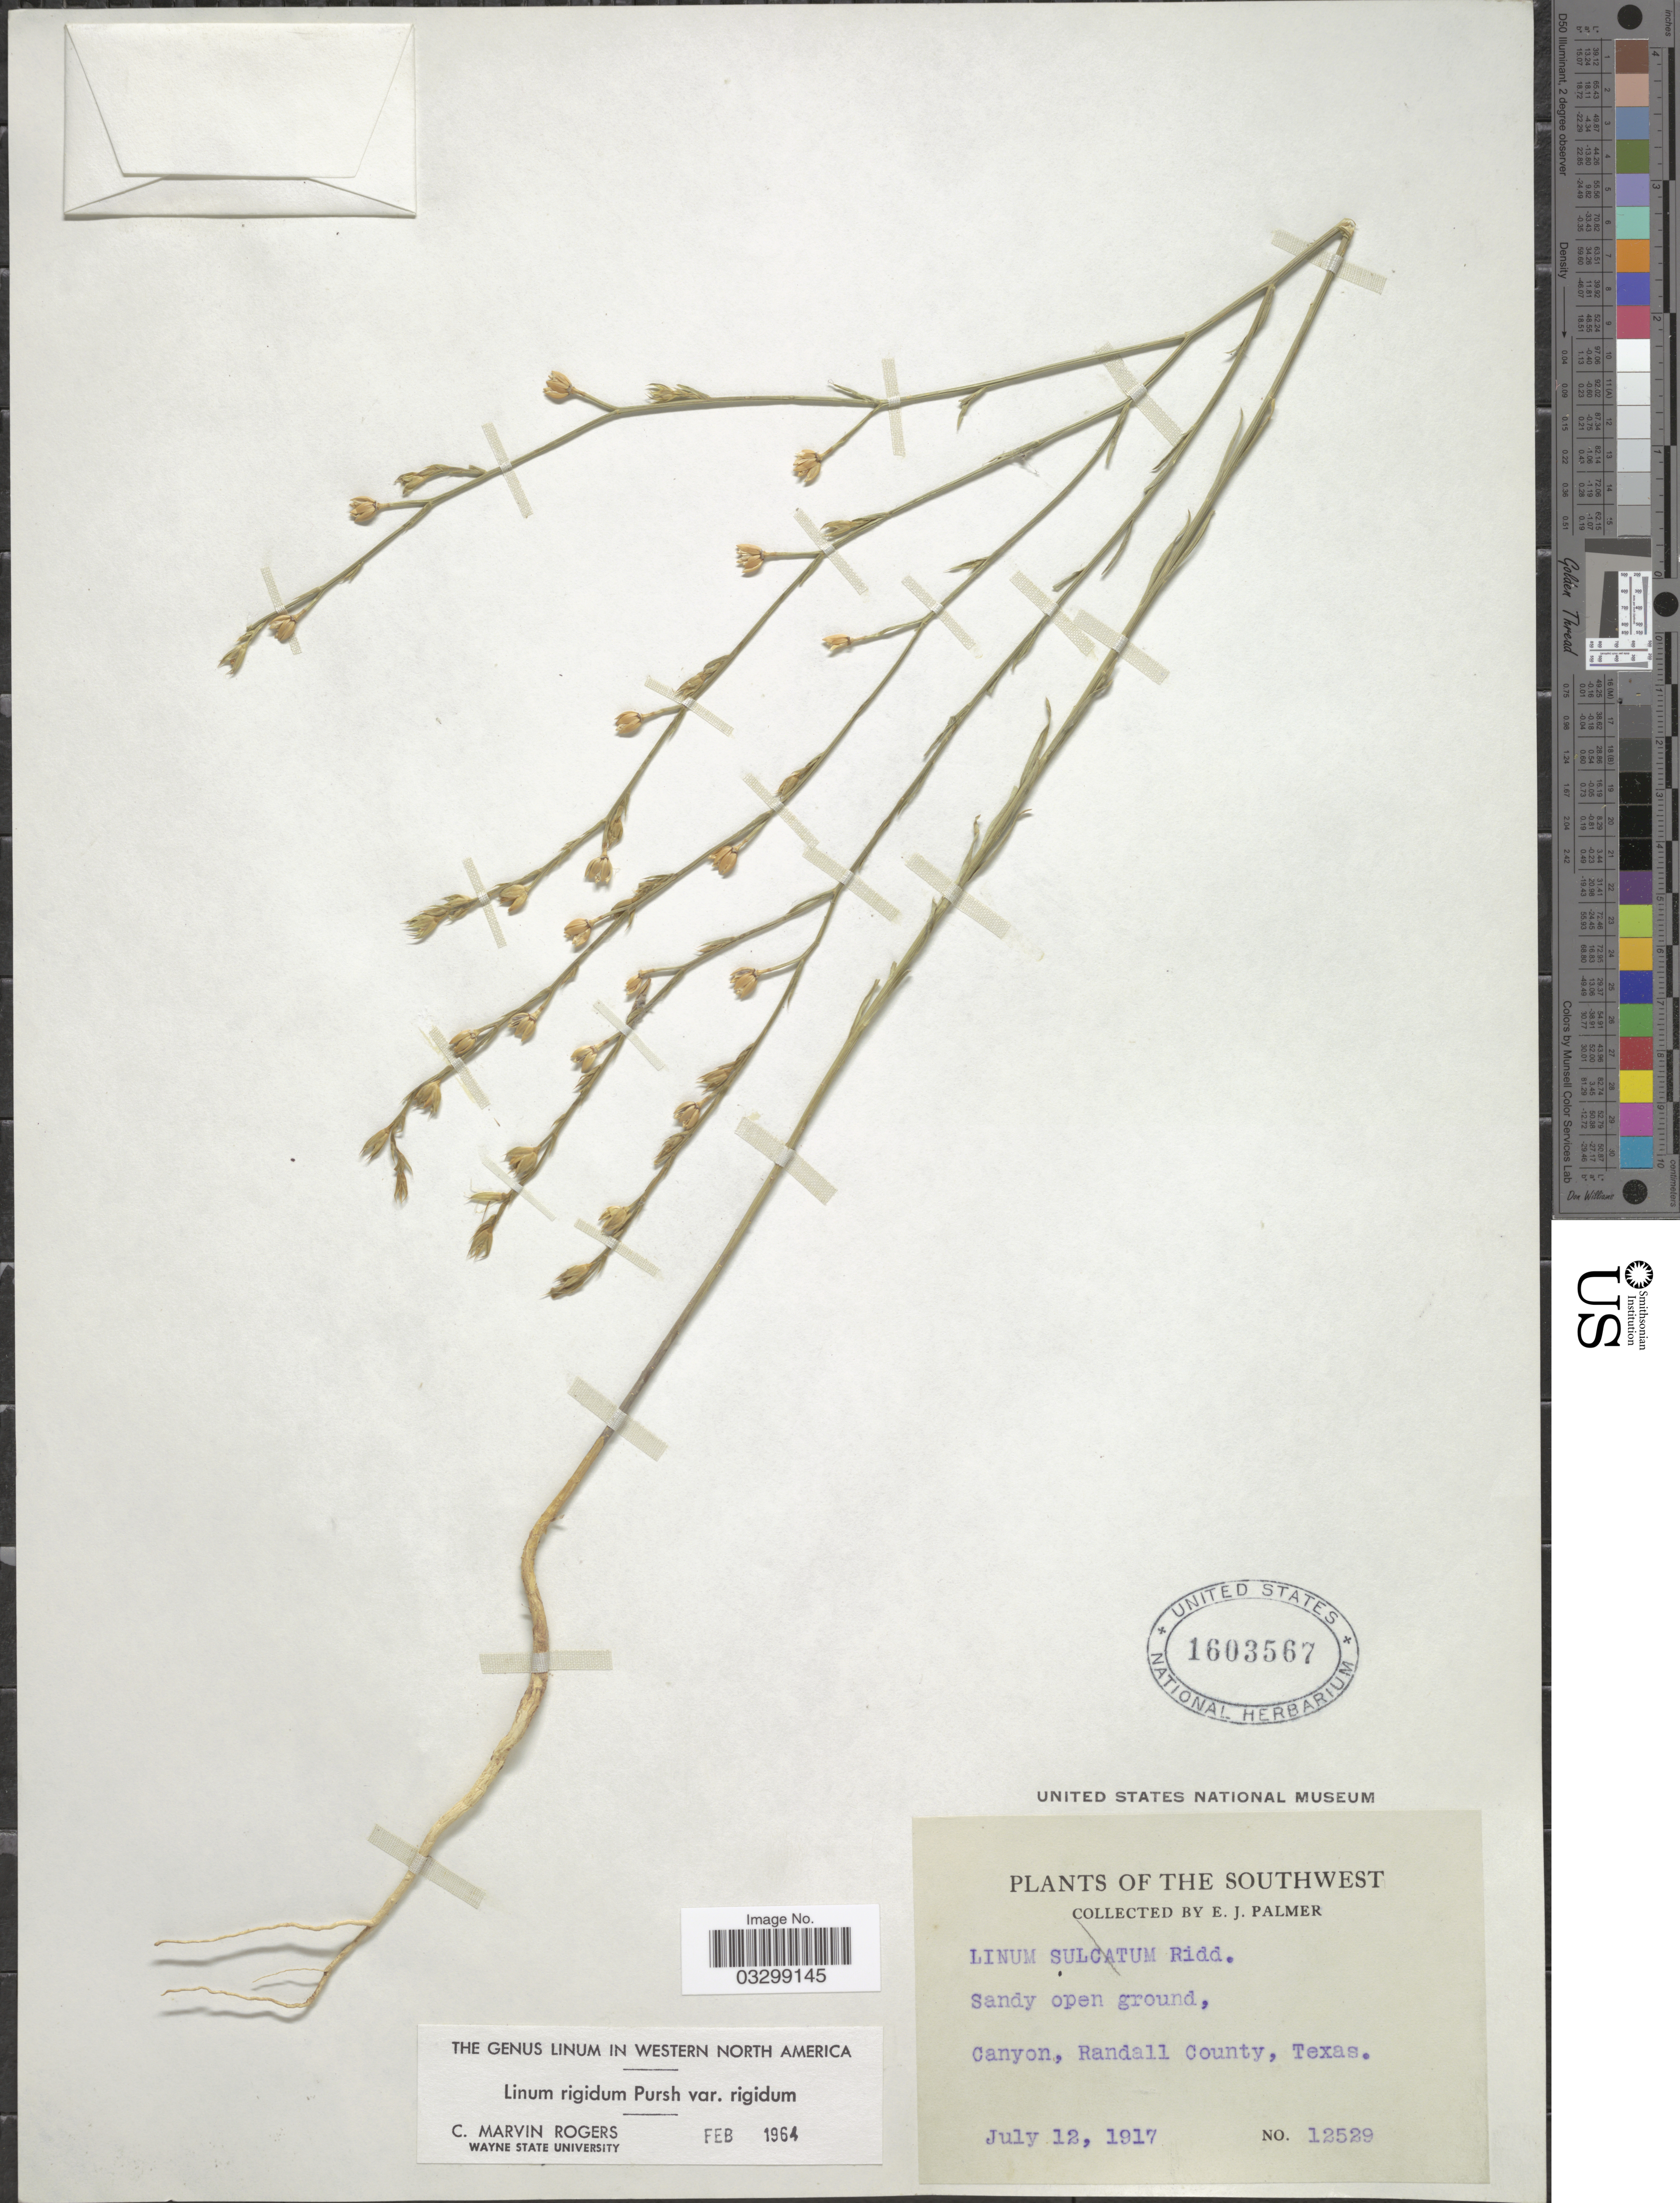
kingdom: Plantae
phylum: Tracheophyta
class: Magnoliopsida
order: Malpighiales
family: Linaceae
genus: Linum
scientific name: Linum rigidum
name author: Pursh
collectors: E. J. Palmer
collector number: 12529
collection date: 1917-07-12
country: United States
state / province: Texas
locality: The Southwest. Canyon, Randall County.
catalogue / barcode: US 1603567